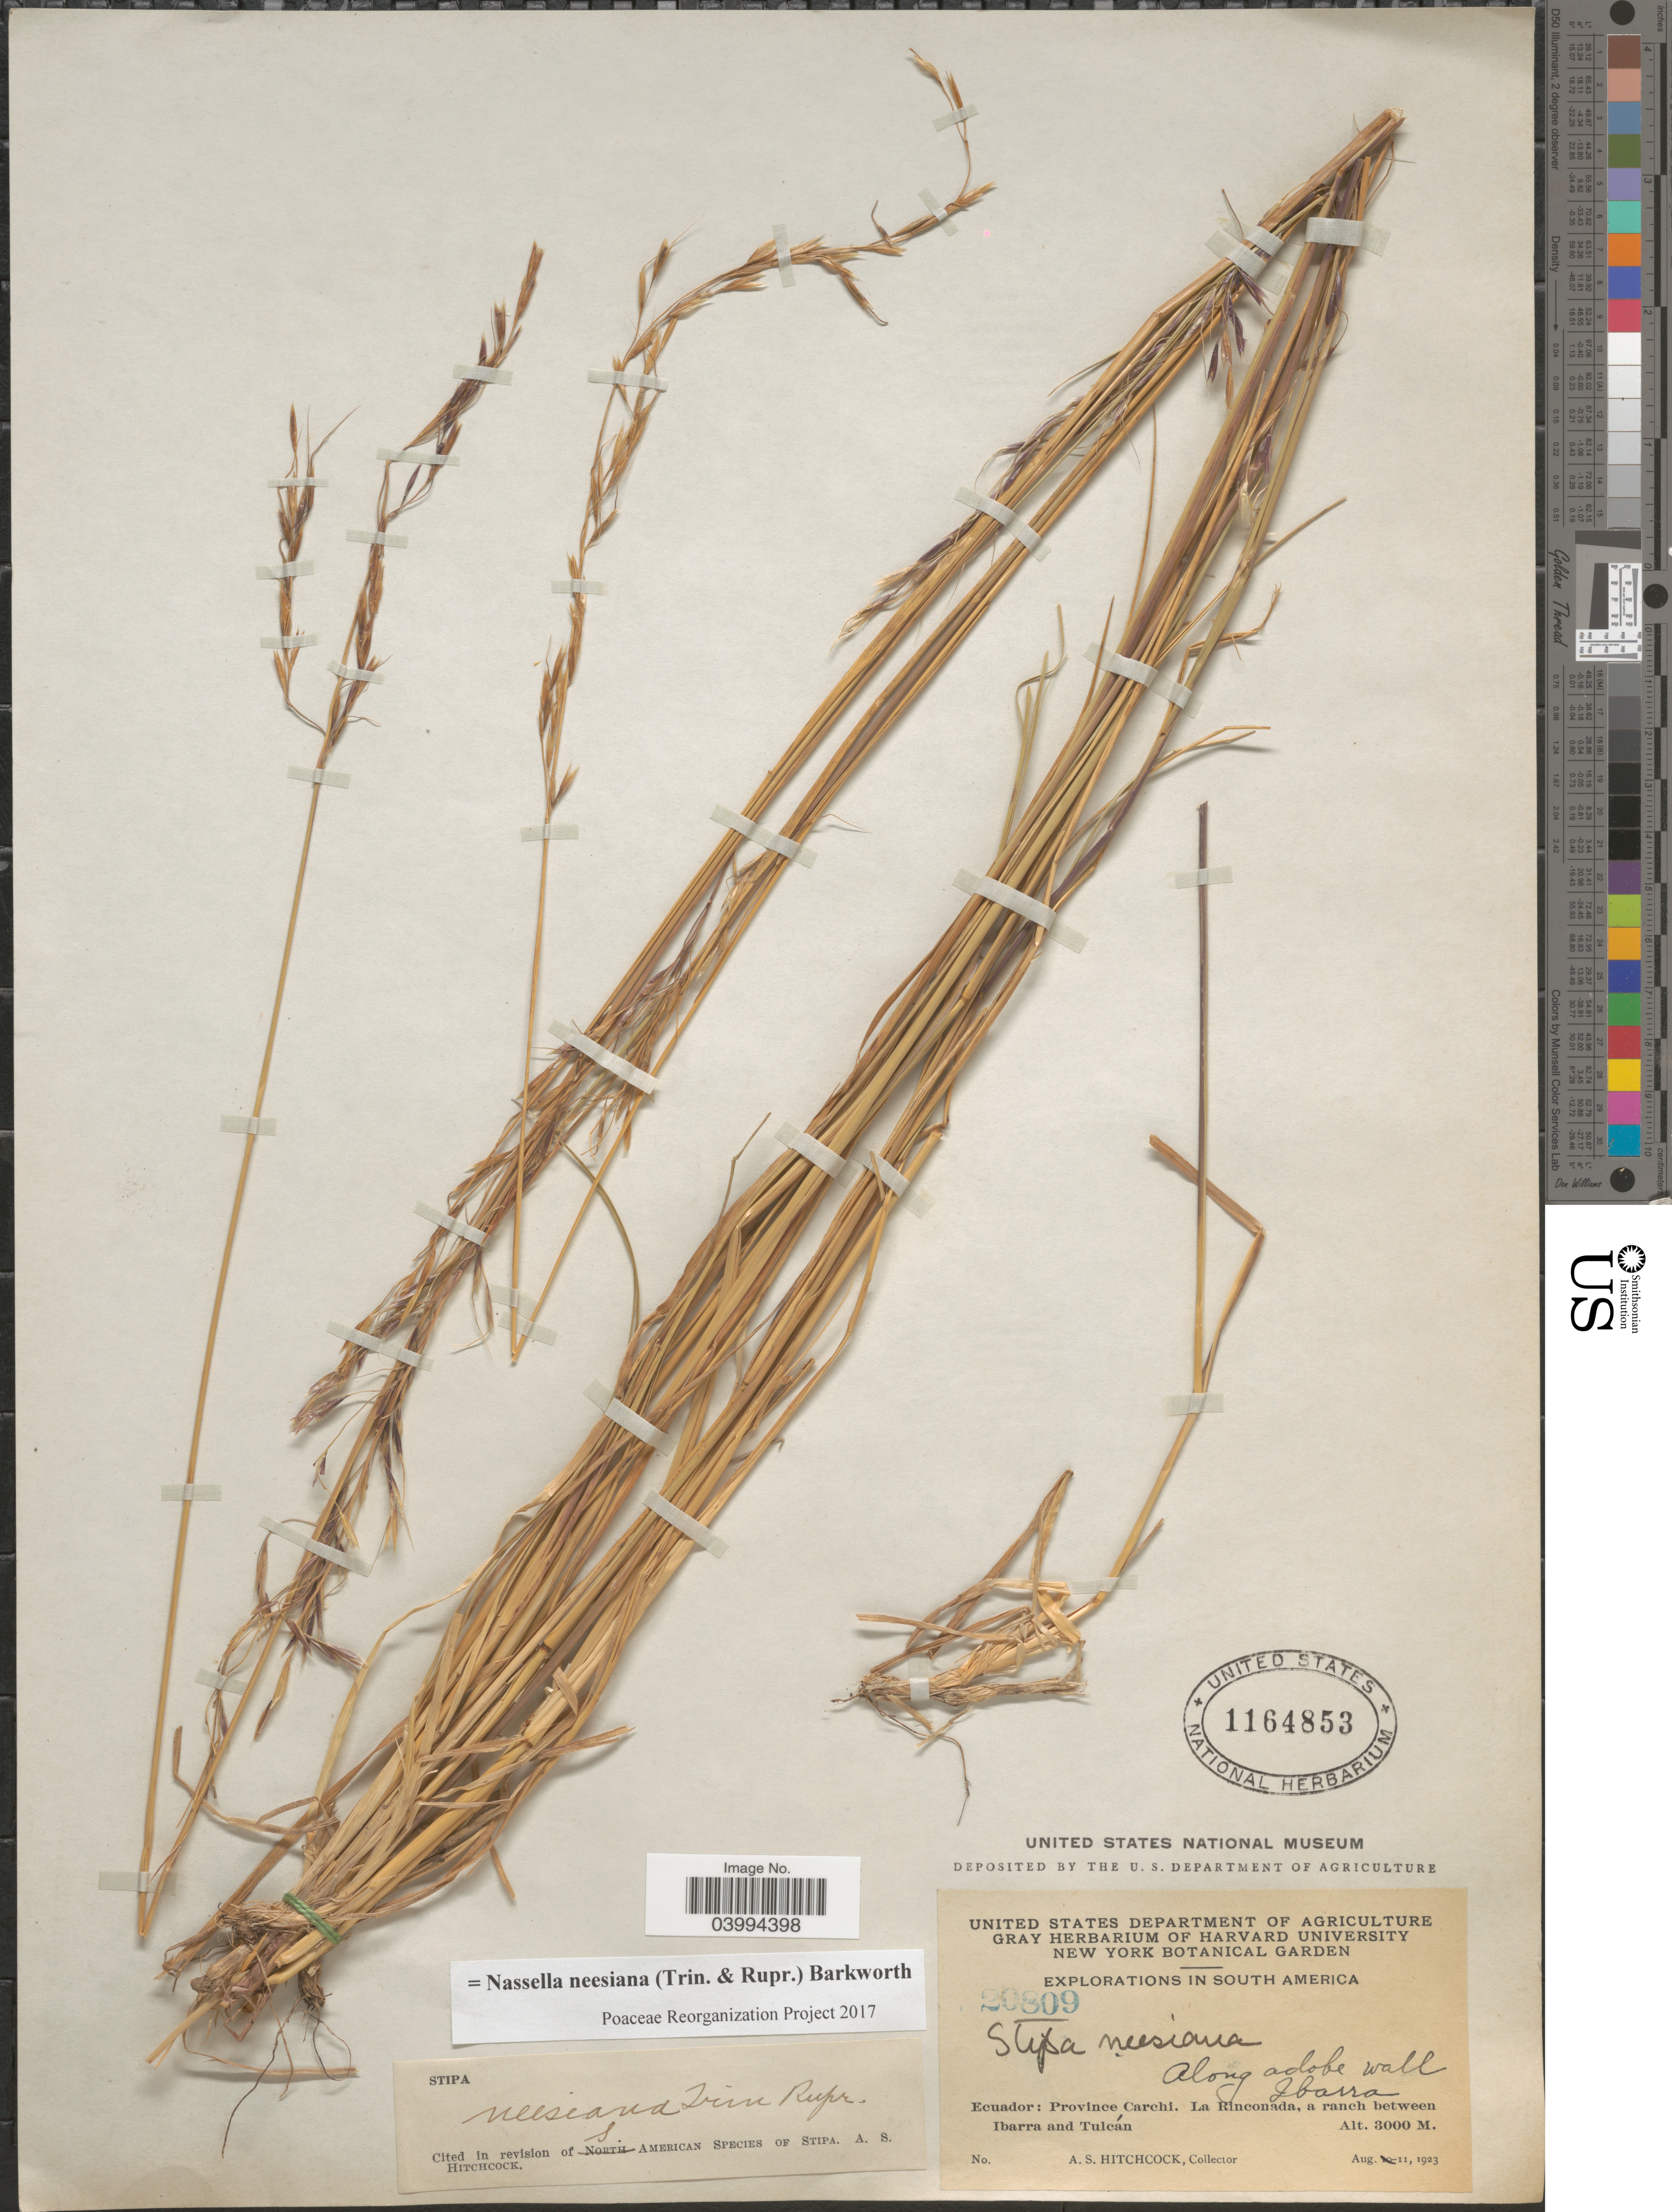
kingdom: Plantae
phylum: Tracheophyta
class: Liliopsida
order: Poales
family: Poaceae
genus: Nassella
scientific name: Nassella neesiana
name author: (Trin. & Rupr.) Barkworth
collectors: A. S. Hitchcock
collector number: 20809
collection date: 1923-08-11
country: Ecuador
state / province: Carchi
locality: Along adobe wall Ibarra. La Rinconada, a ranch between Ibarra and Tulcán.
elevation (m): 3000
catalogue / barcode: US 1164853